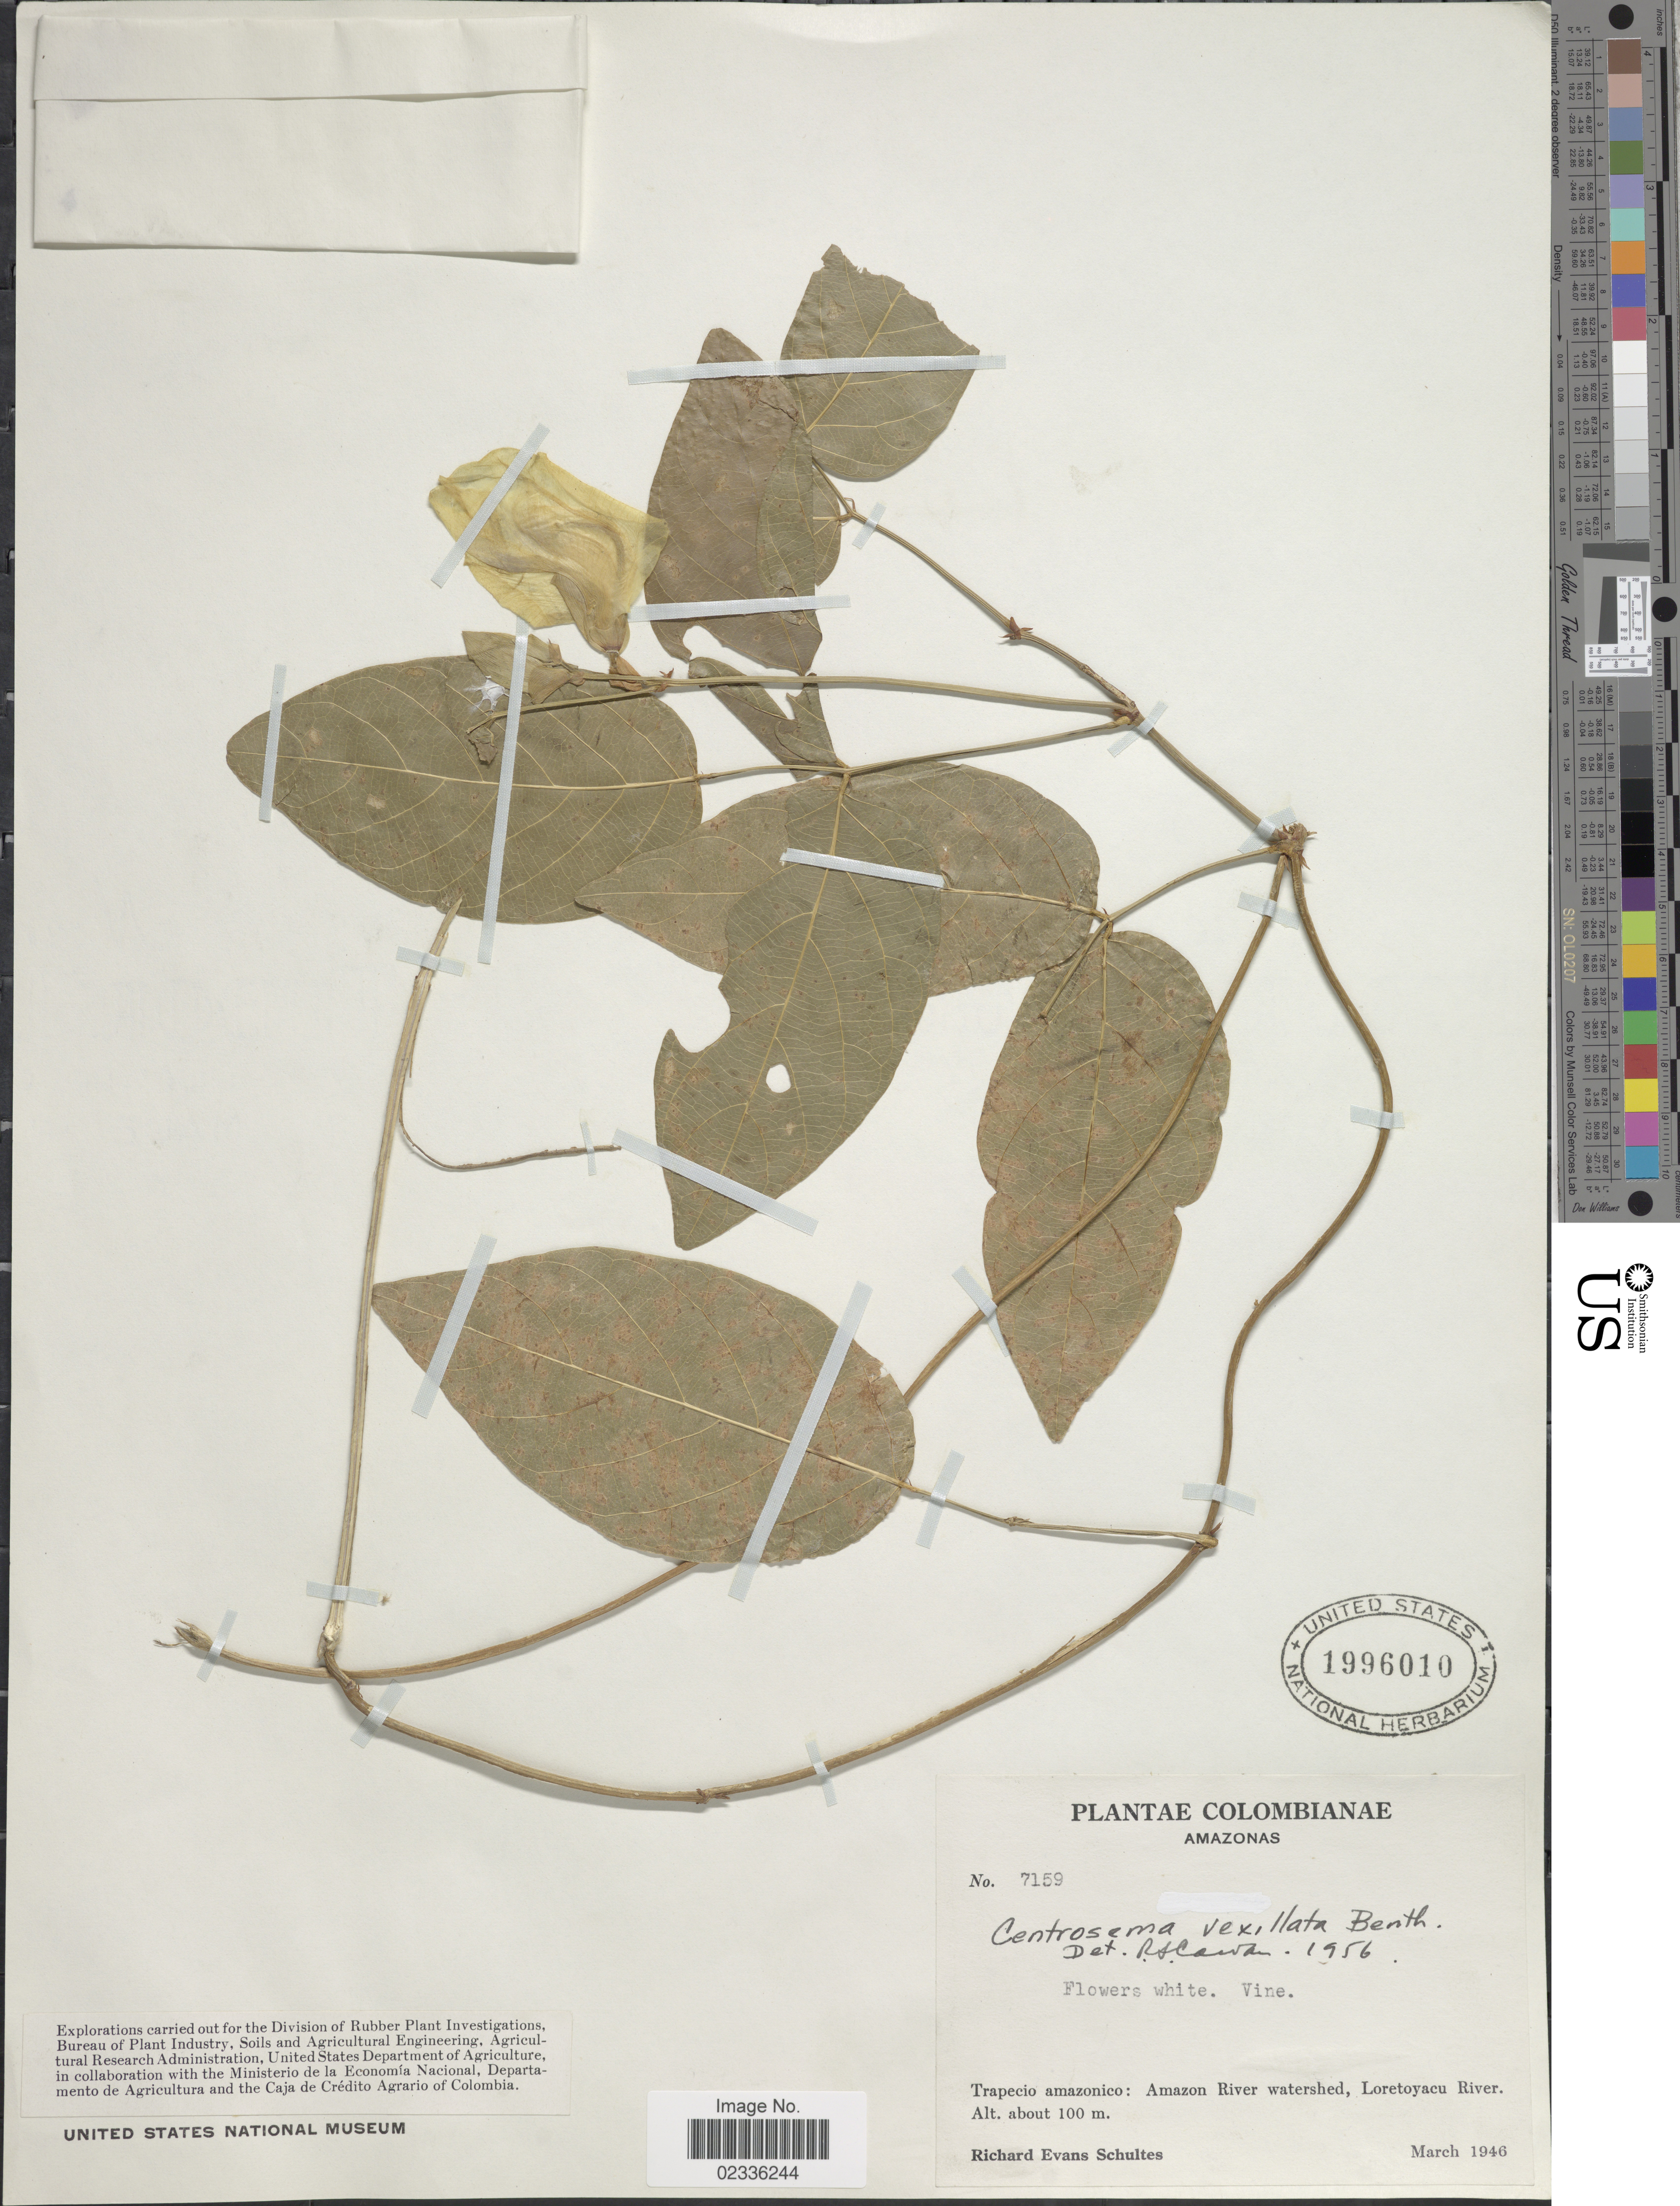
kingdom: Plantae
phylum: Tracheophyta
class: Magnoliopsida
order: Fabales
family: Fabaceae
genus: Centrosema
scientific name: Centrosema vexillatum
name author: Benth.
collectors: R. E. Schultes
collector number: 7159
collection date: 1946-03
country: Colombia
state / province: Amazônas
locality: Colombianae, Trapecio amazonico: Amazon River watershed, Loretoyacu River.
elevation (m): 100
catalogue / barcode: US 1996010